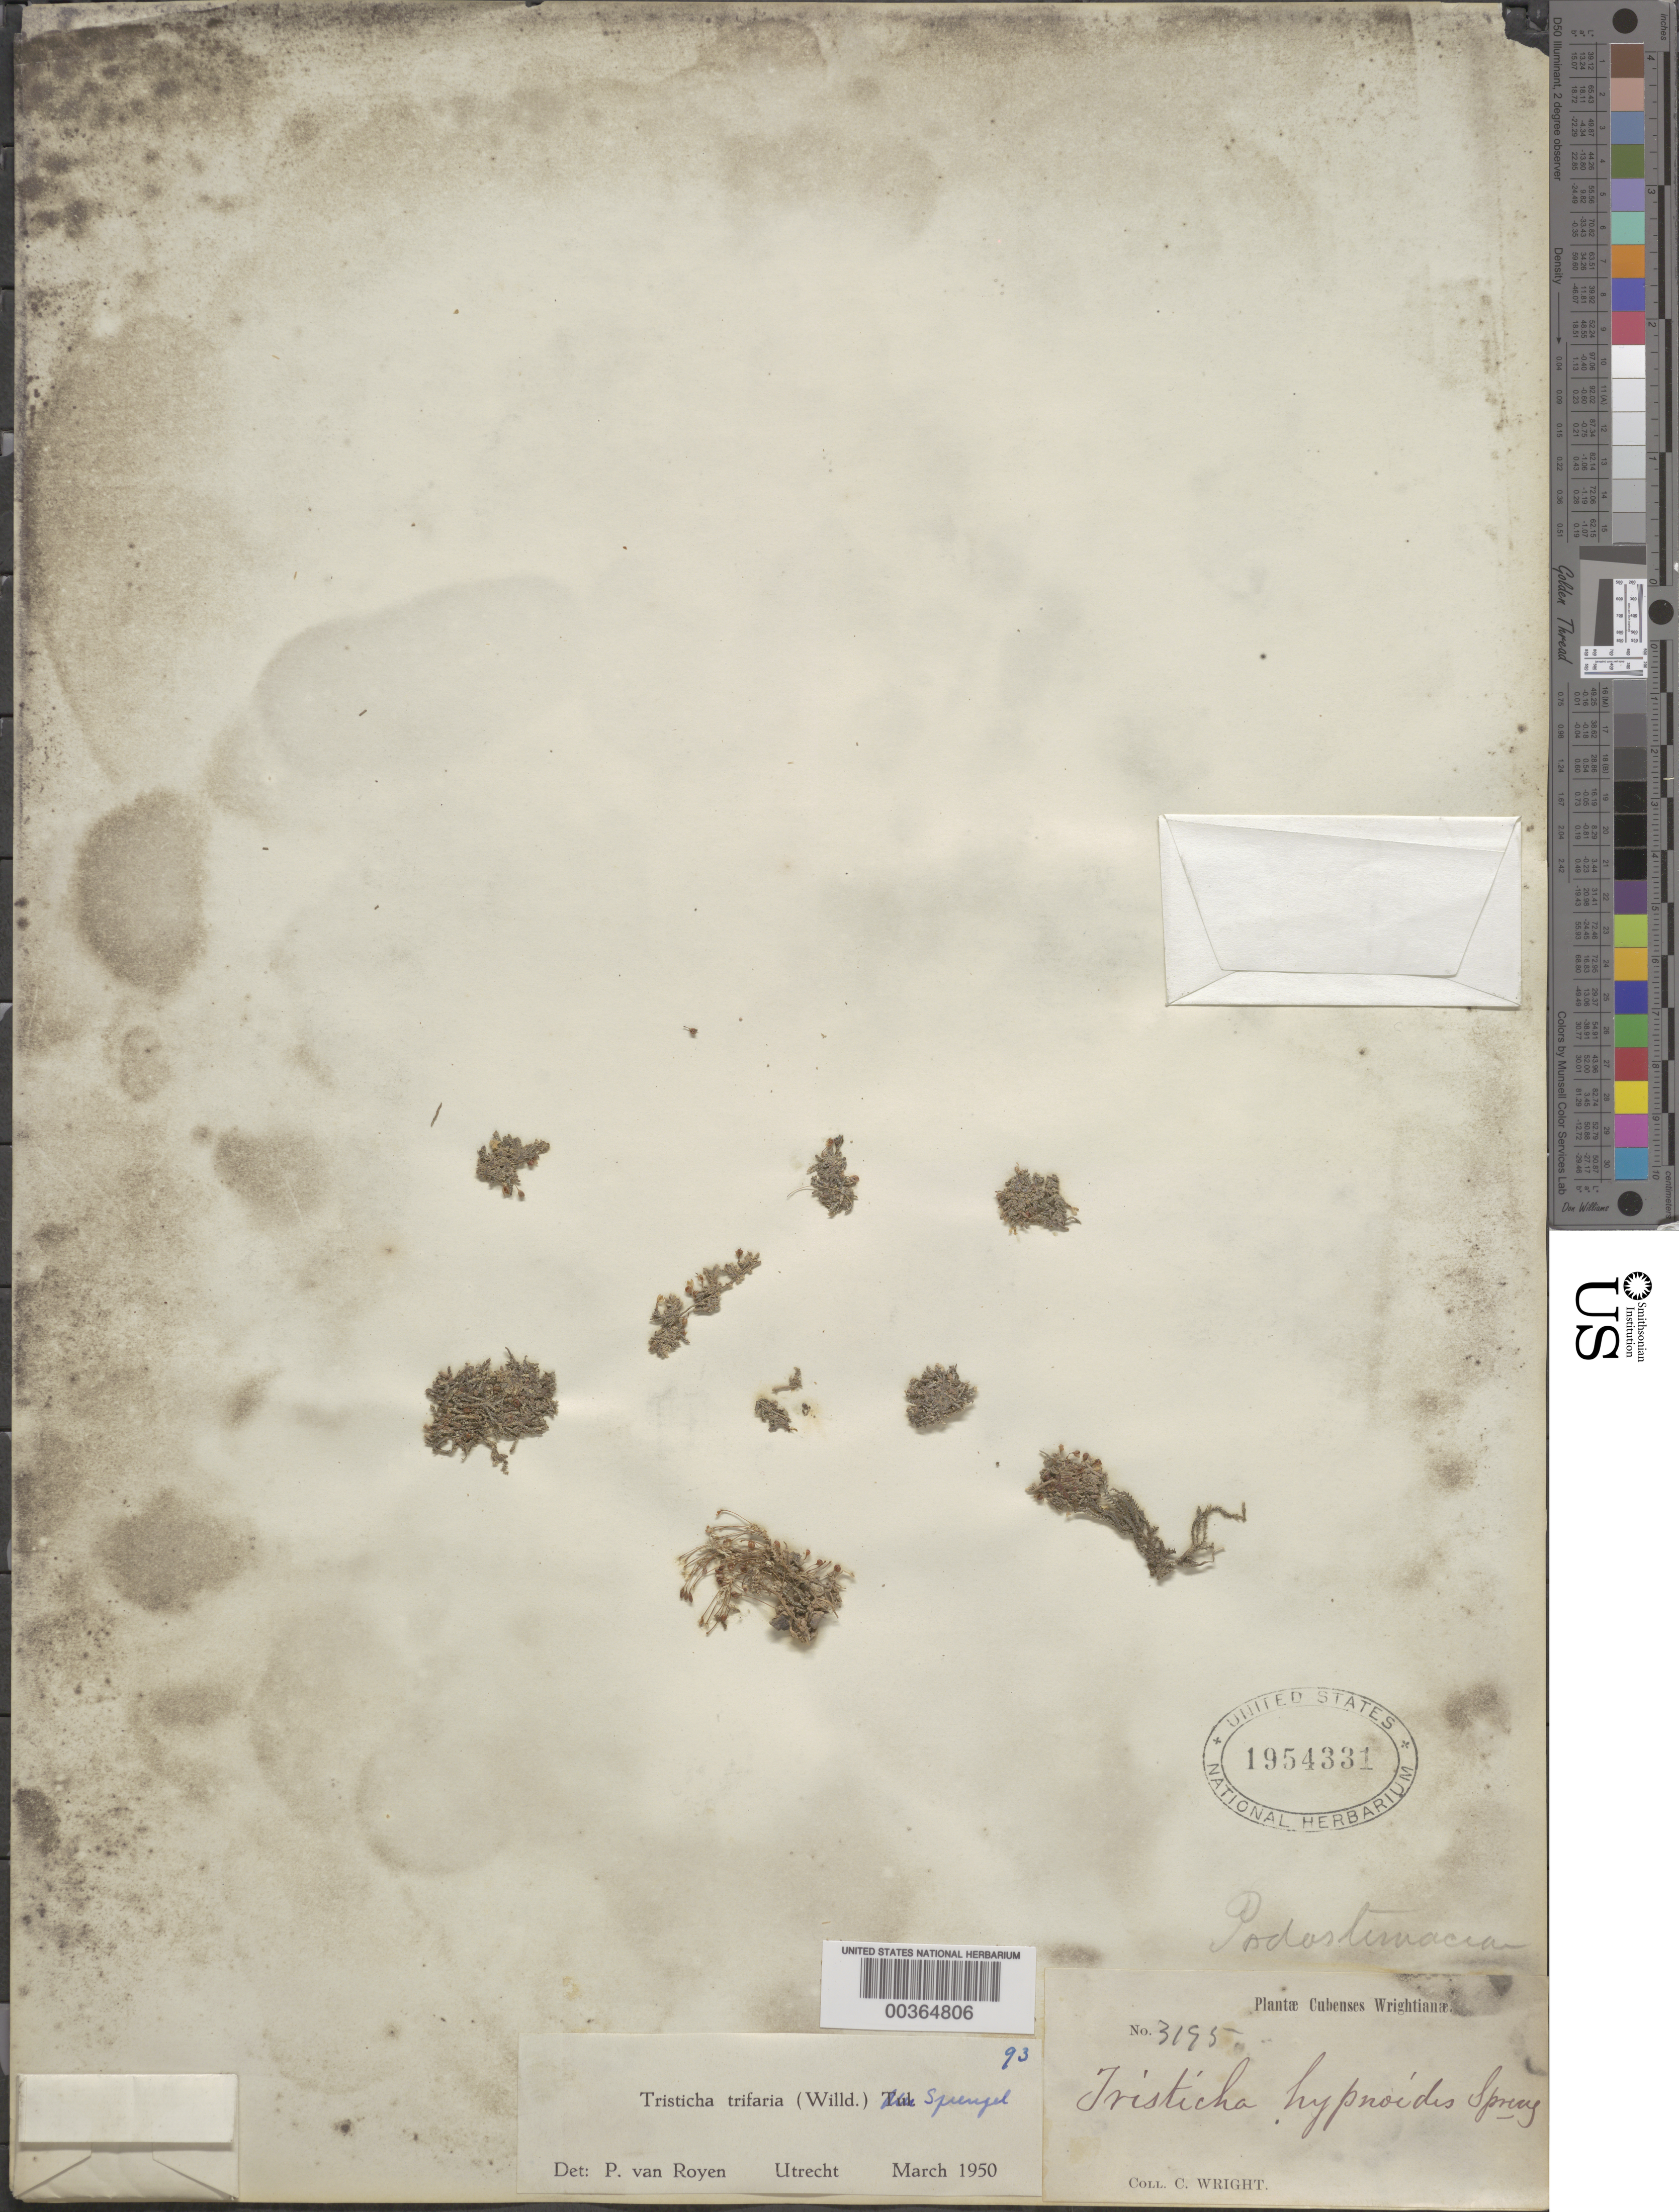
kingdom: Plantae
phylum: Tracheophyta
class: Magnoliopsida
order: Malpighiales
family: Podostemaceae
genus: Tristicha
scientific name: Tristicha trifaria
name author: (Willd.) Spreng.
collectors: C. Wright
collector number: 3195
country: Cuba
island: Greater Antilles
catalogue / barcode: US 1954331